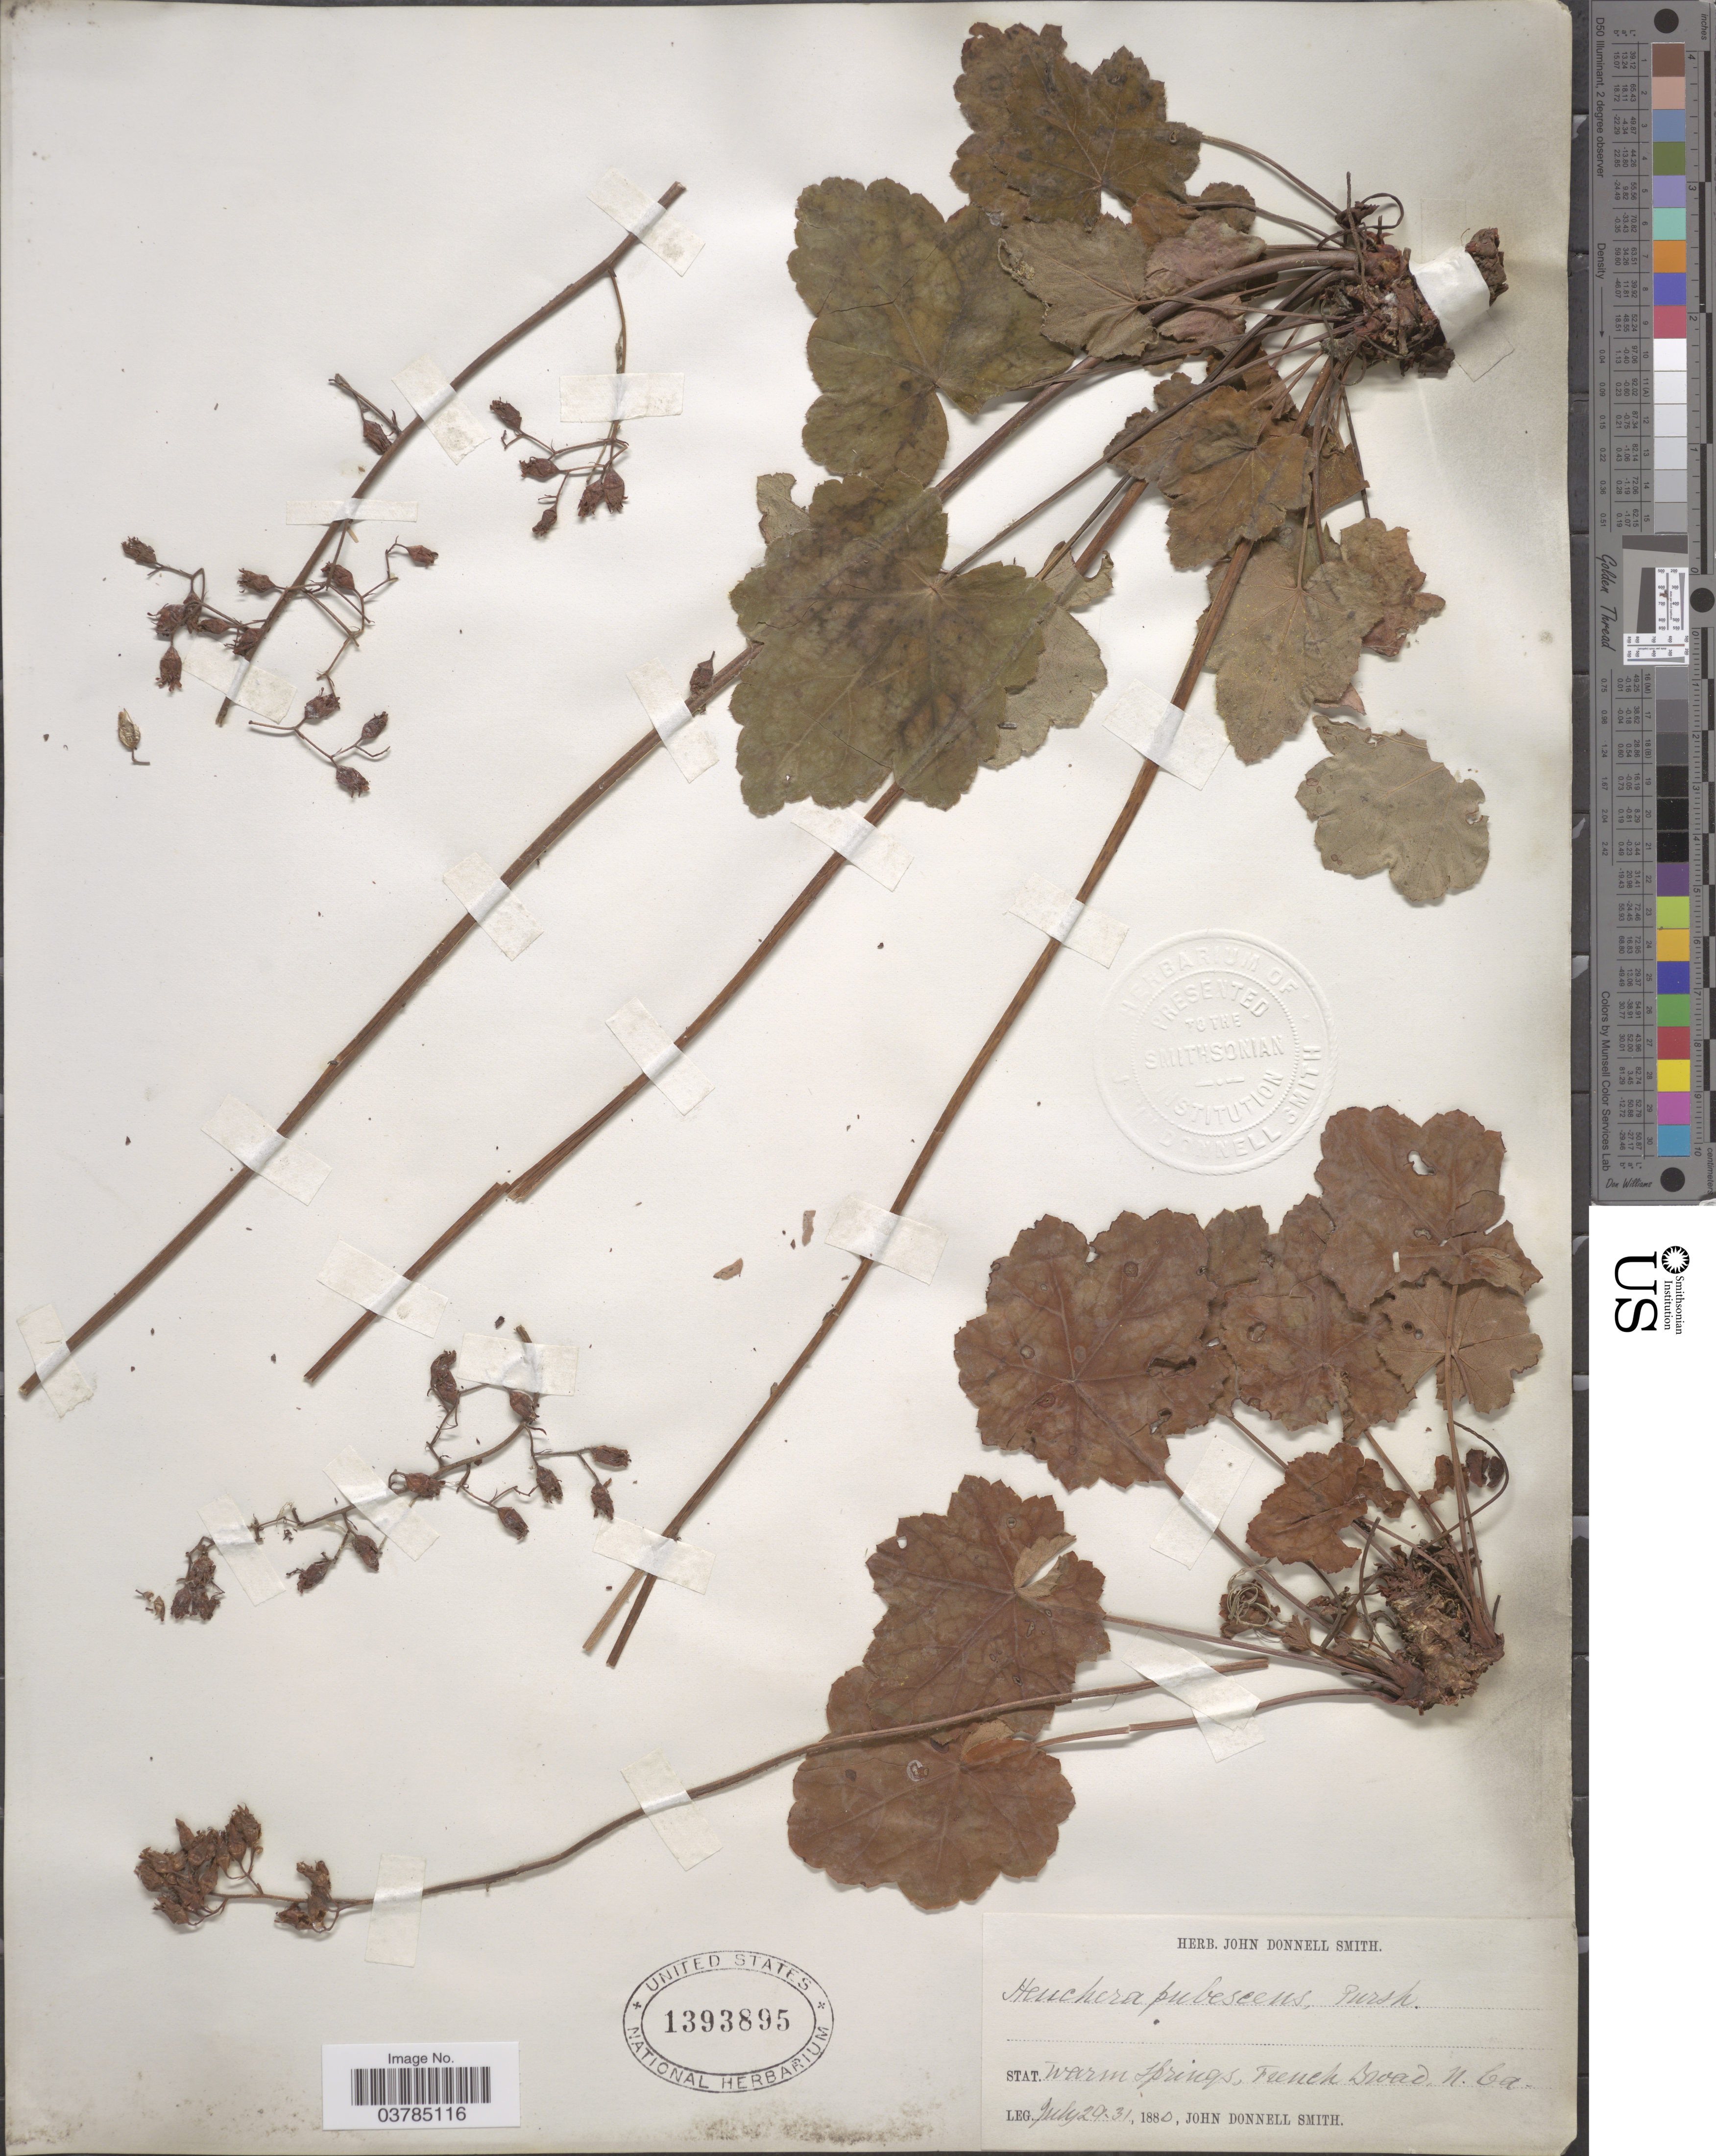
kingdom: Plantae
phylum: Tracheophyta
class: Magnoliopsida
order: Saxifragales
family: Saxifragaceae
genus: Heuchera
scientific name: Heuchera pubescens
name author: Pursh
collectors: J. Donnell Smith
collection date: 1880-07-29/1880-07-31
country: United States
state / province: North Carolina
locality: Stat. Warm Springs, French Broad.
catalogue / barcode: US 393895